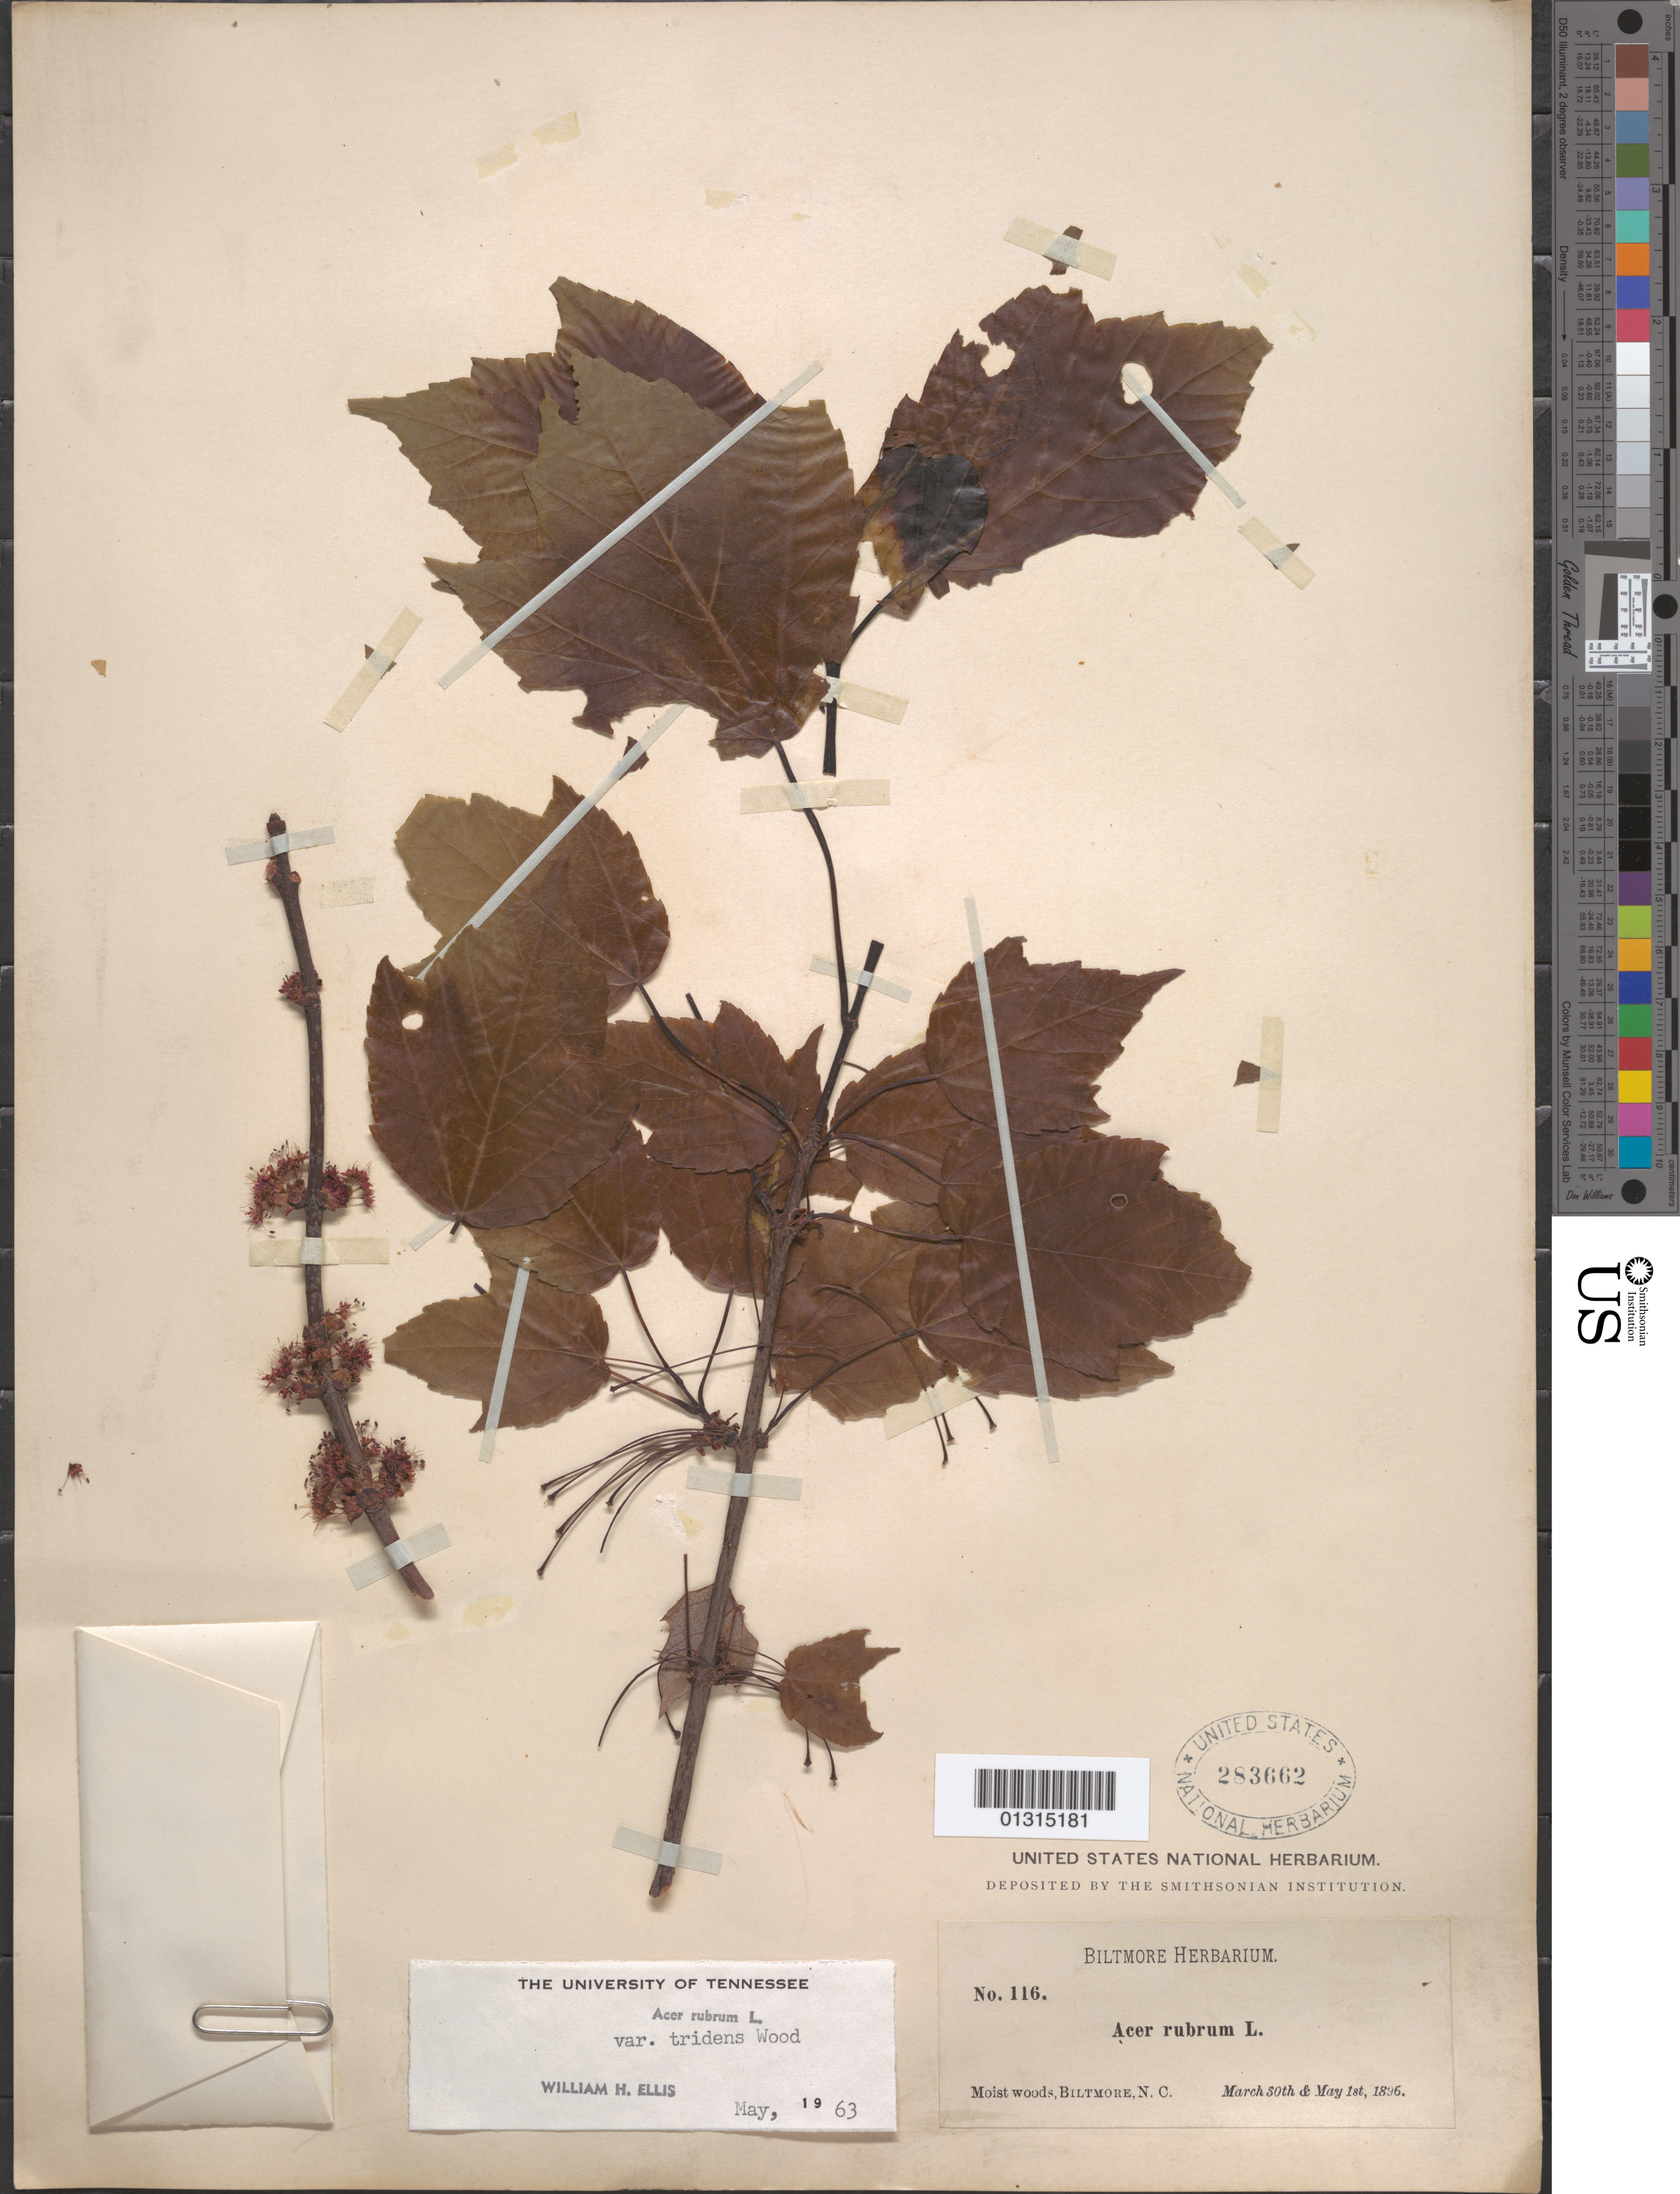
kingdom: Plantae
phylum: Tracheophyta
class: Magnoliopsida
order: Sapindales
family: Sapindaceae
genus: Acer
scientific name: Acer rubrum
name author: L.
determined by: Ellis, W. H.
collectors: Biltmore Herbarium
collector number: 116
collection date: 1896-03-30,1896-05-01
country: United States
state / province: North Carolina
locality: Biltmore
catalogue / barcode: US 283662